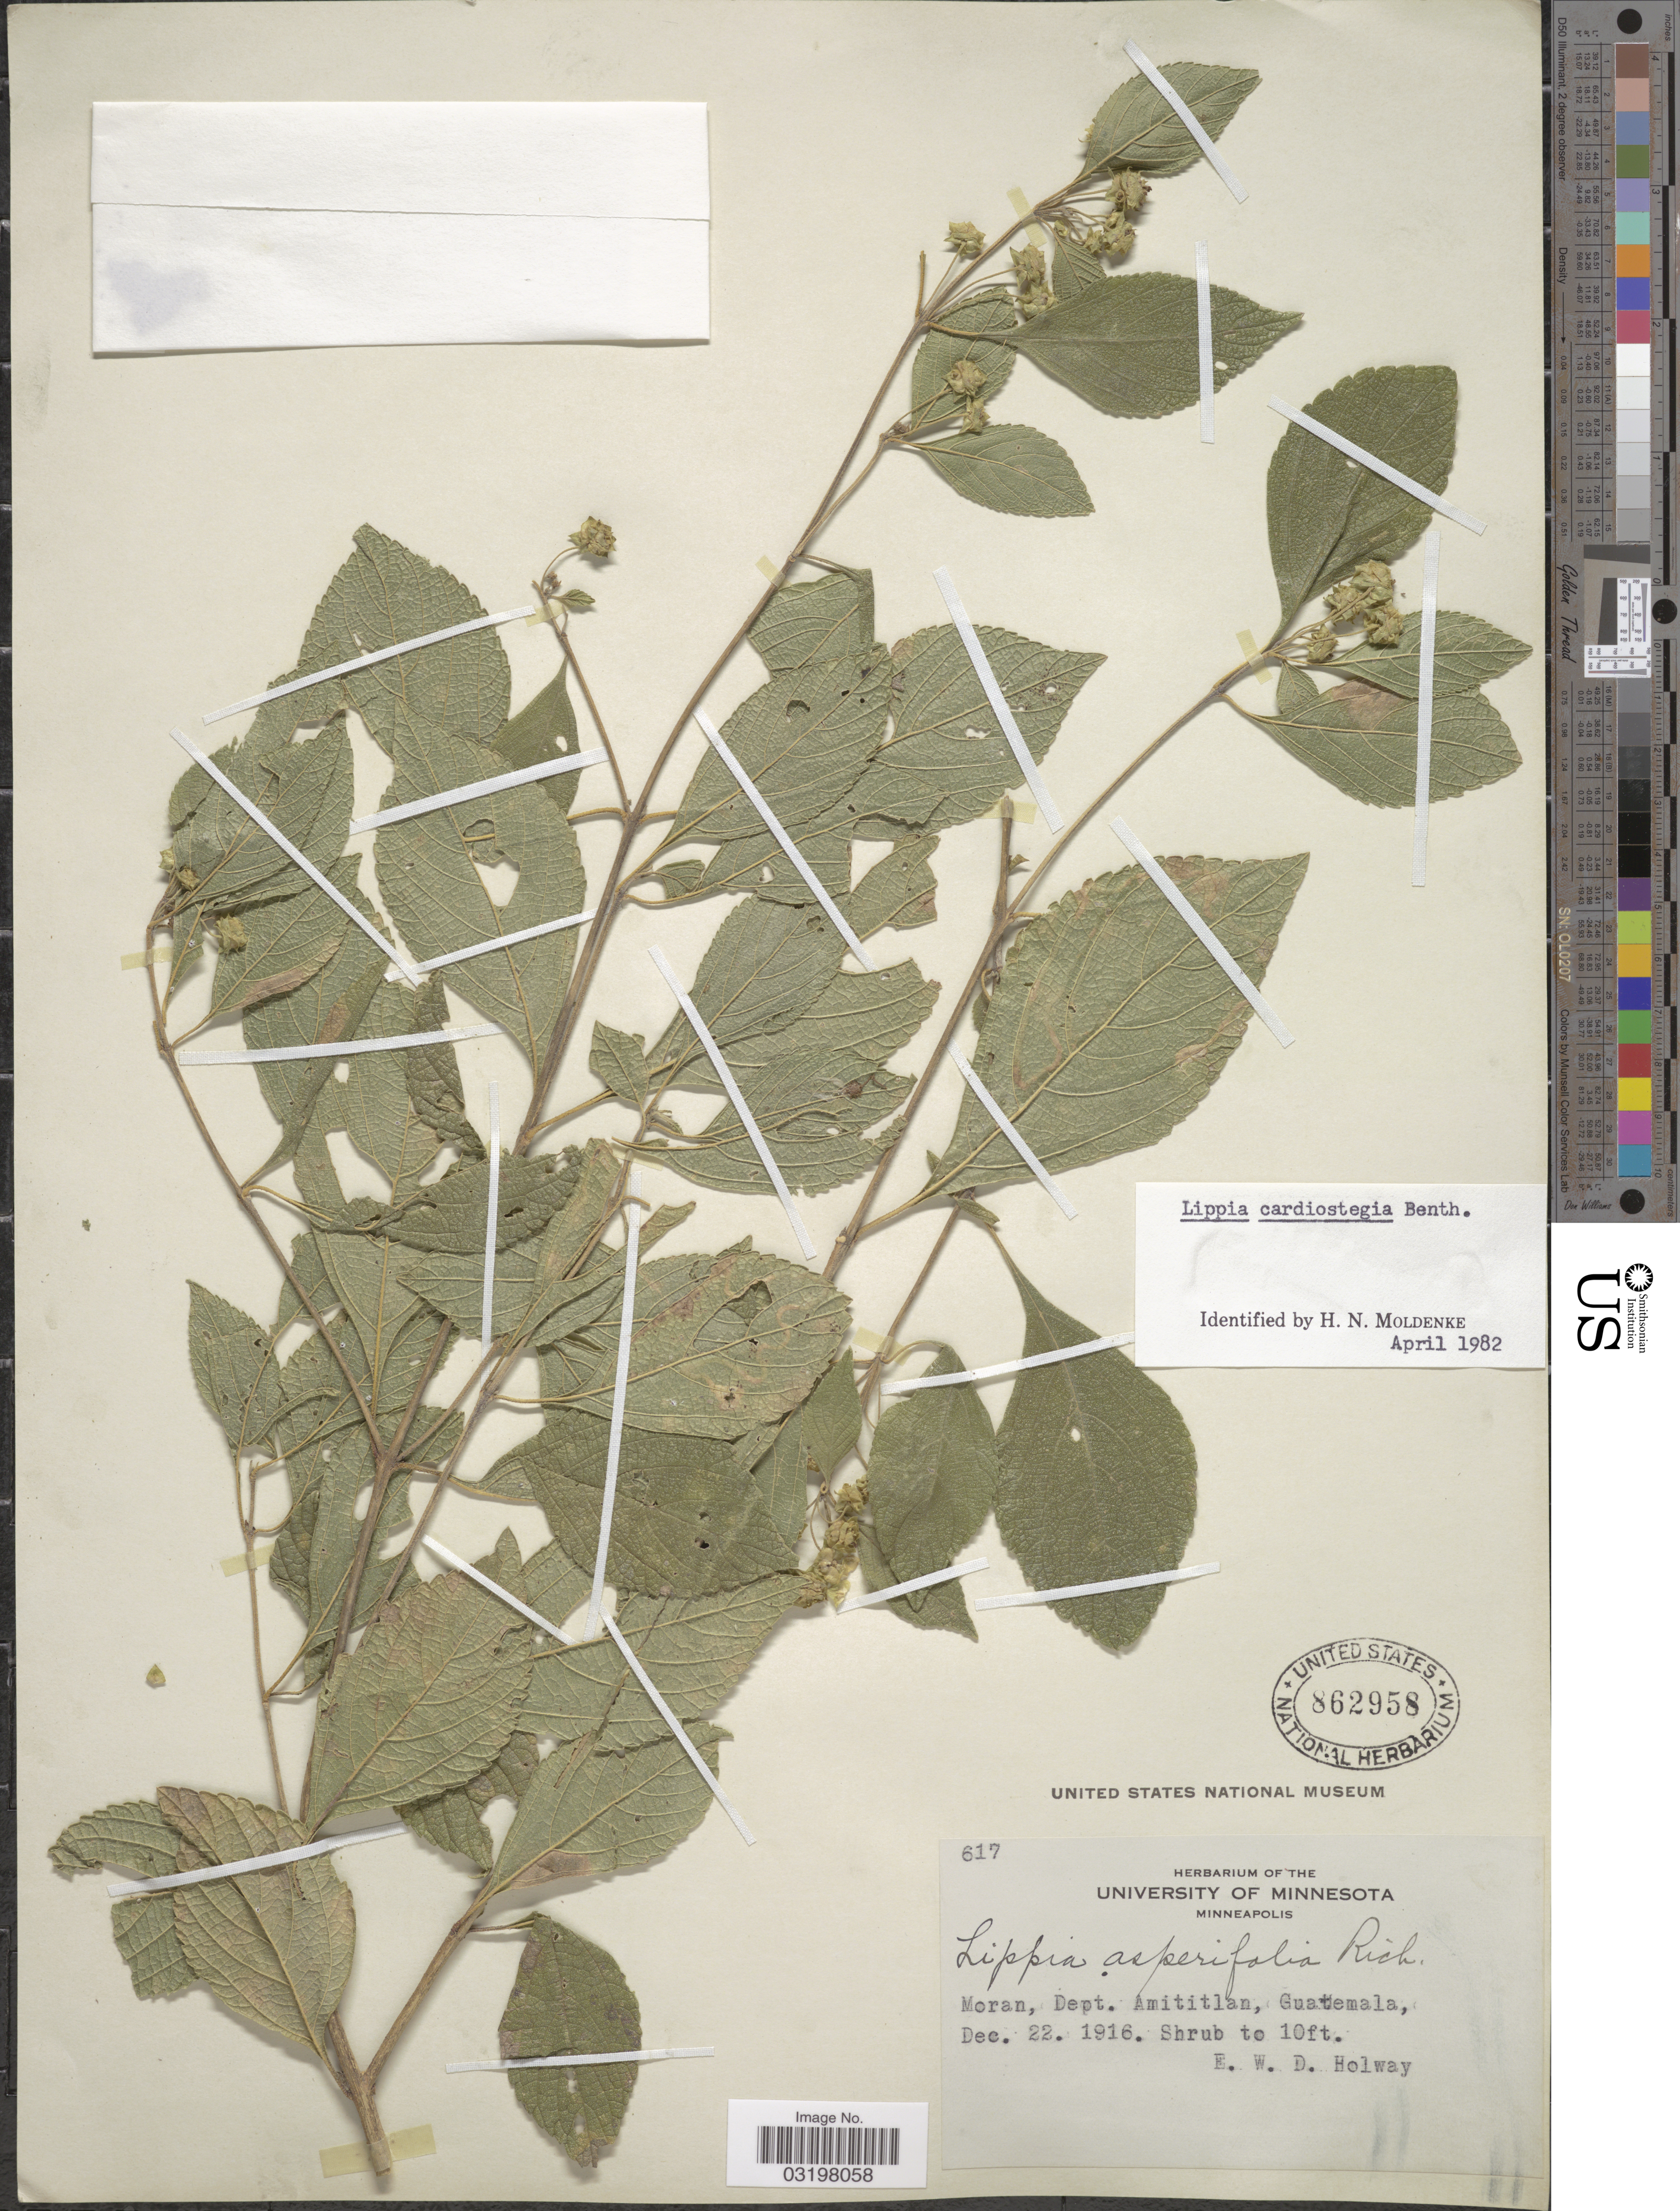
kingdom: Plantae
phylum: Tracheophyta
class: Magnoliopsida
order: Lamiales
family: Verbenaceae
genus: Lippia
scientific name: Lippia cardiostegia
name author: Benth.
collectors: E. W. D. Holway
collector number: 617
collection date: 1916-12-22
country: Guatemala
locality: Moran, Dept. Amititlan.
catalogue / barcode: US 862958